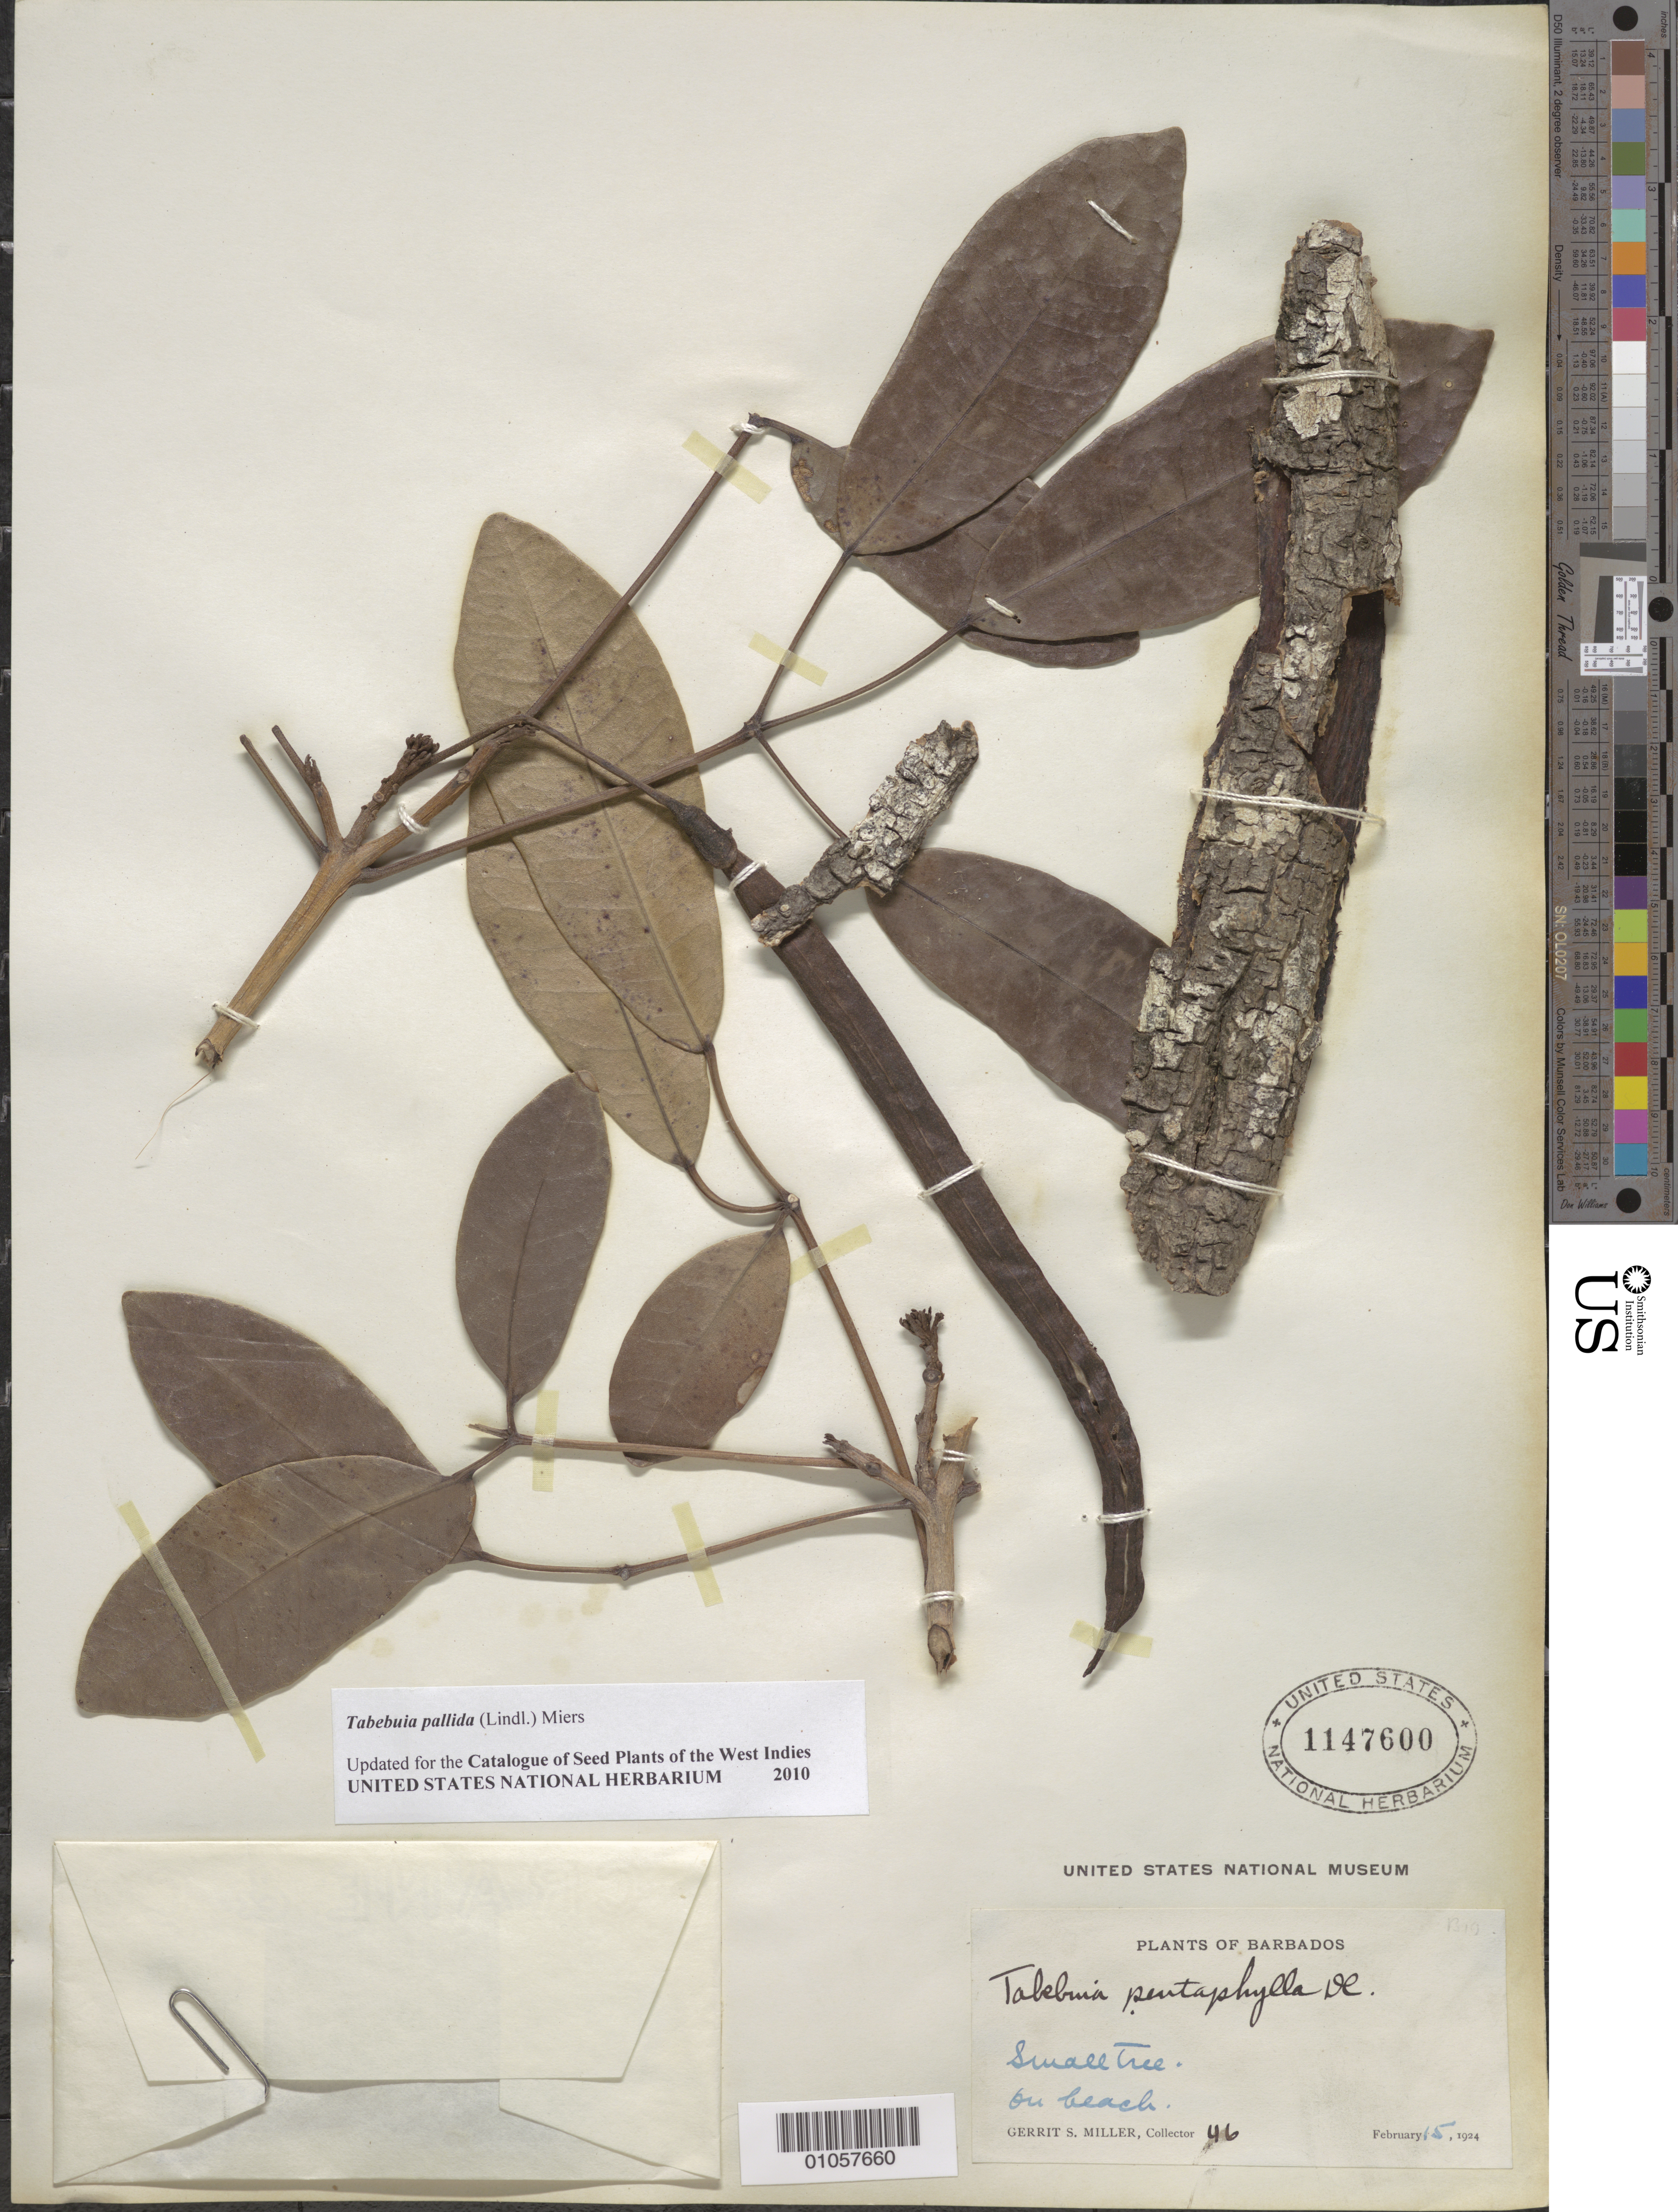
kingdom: Plantae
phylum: Tracheophyta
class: Magnoliopsida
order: Lamiales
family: Bignoniaceae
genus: Tabebuia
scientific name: Tabebuia pallida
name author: (Lindl.) Miers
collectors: G. S. Miller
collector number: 46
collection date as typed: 15 Feb 1924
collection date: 1924-02-15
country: Barbados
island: Barbados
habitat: On beach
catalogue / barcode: US 1147600